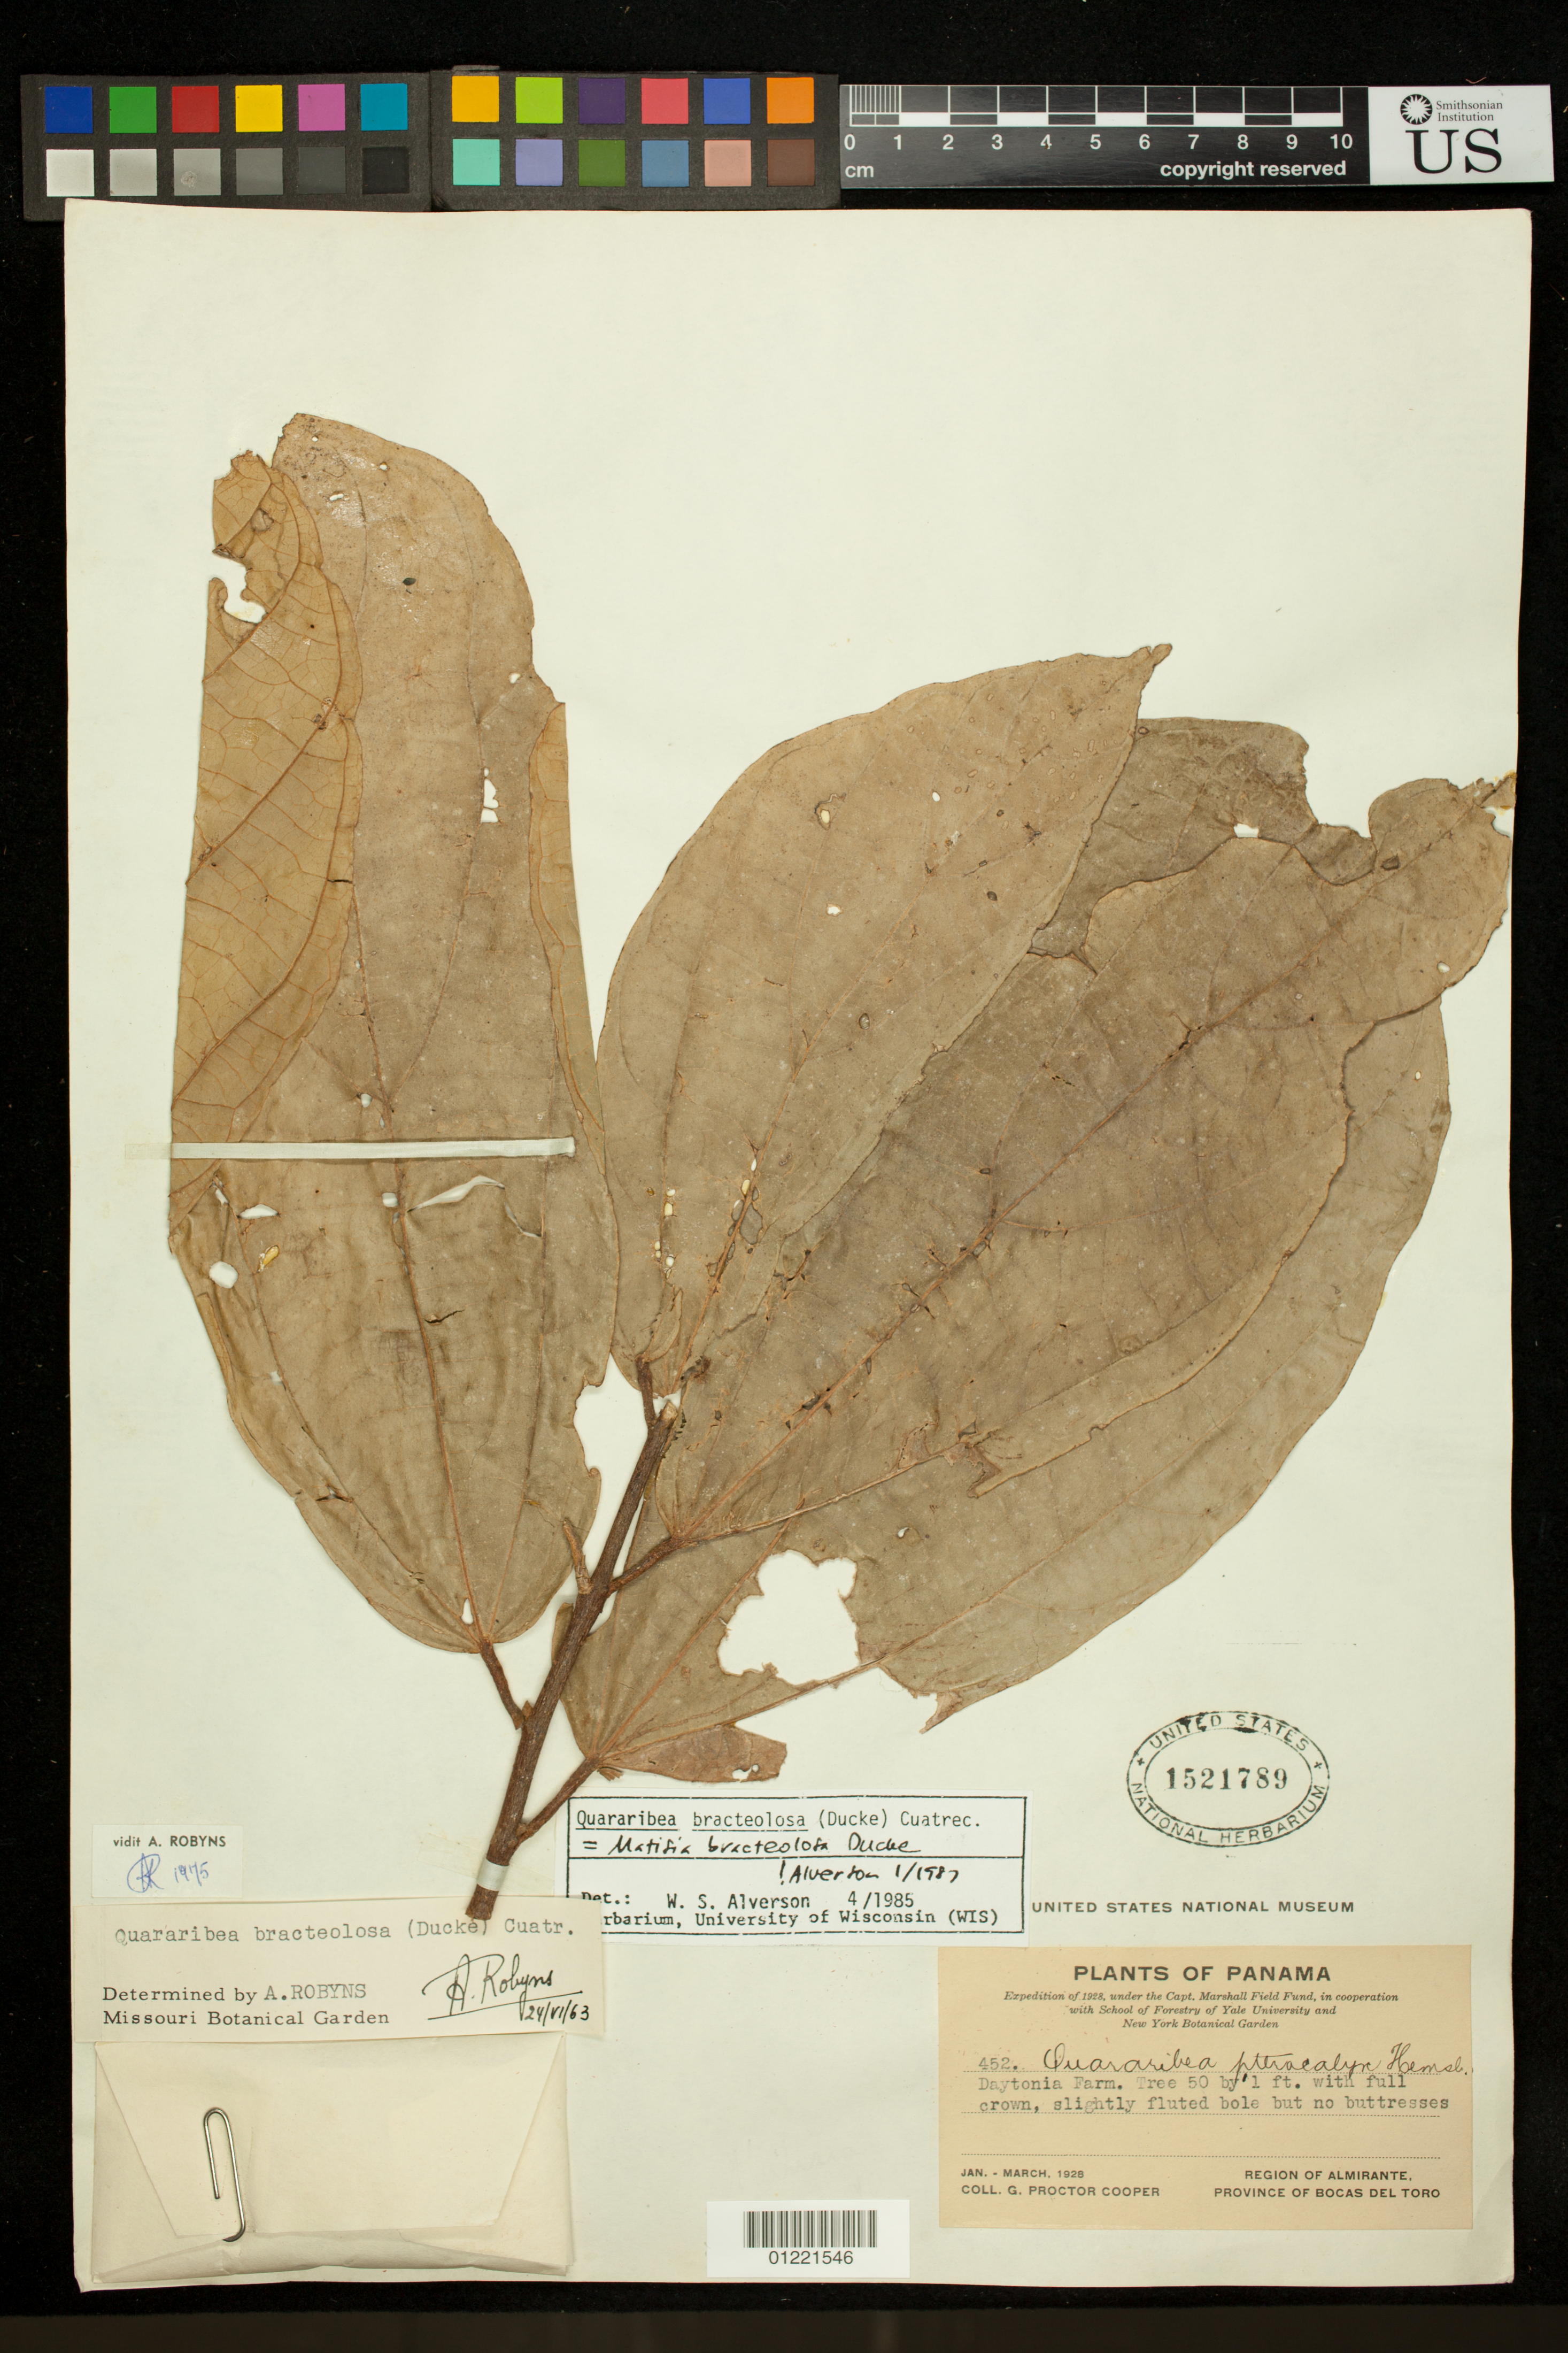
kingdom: Plantae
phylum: Tracheophyta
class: Magnoliopsida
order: Malvales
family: Malvaceae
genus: Matisia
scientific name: Matisia bracteolosa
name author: Ducke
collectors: G. Cooper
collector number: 452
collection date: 1928-01/1928-03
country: Panama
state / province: Bocas del Toro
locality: Region of Almirante. Daytonia Farm.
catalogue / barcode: US 1521789